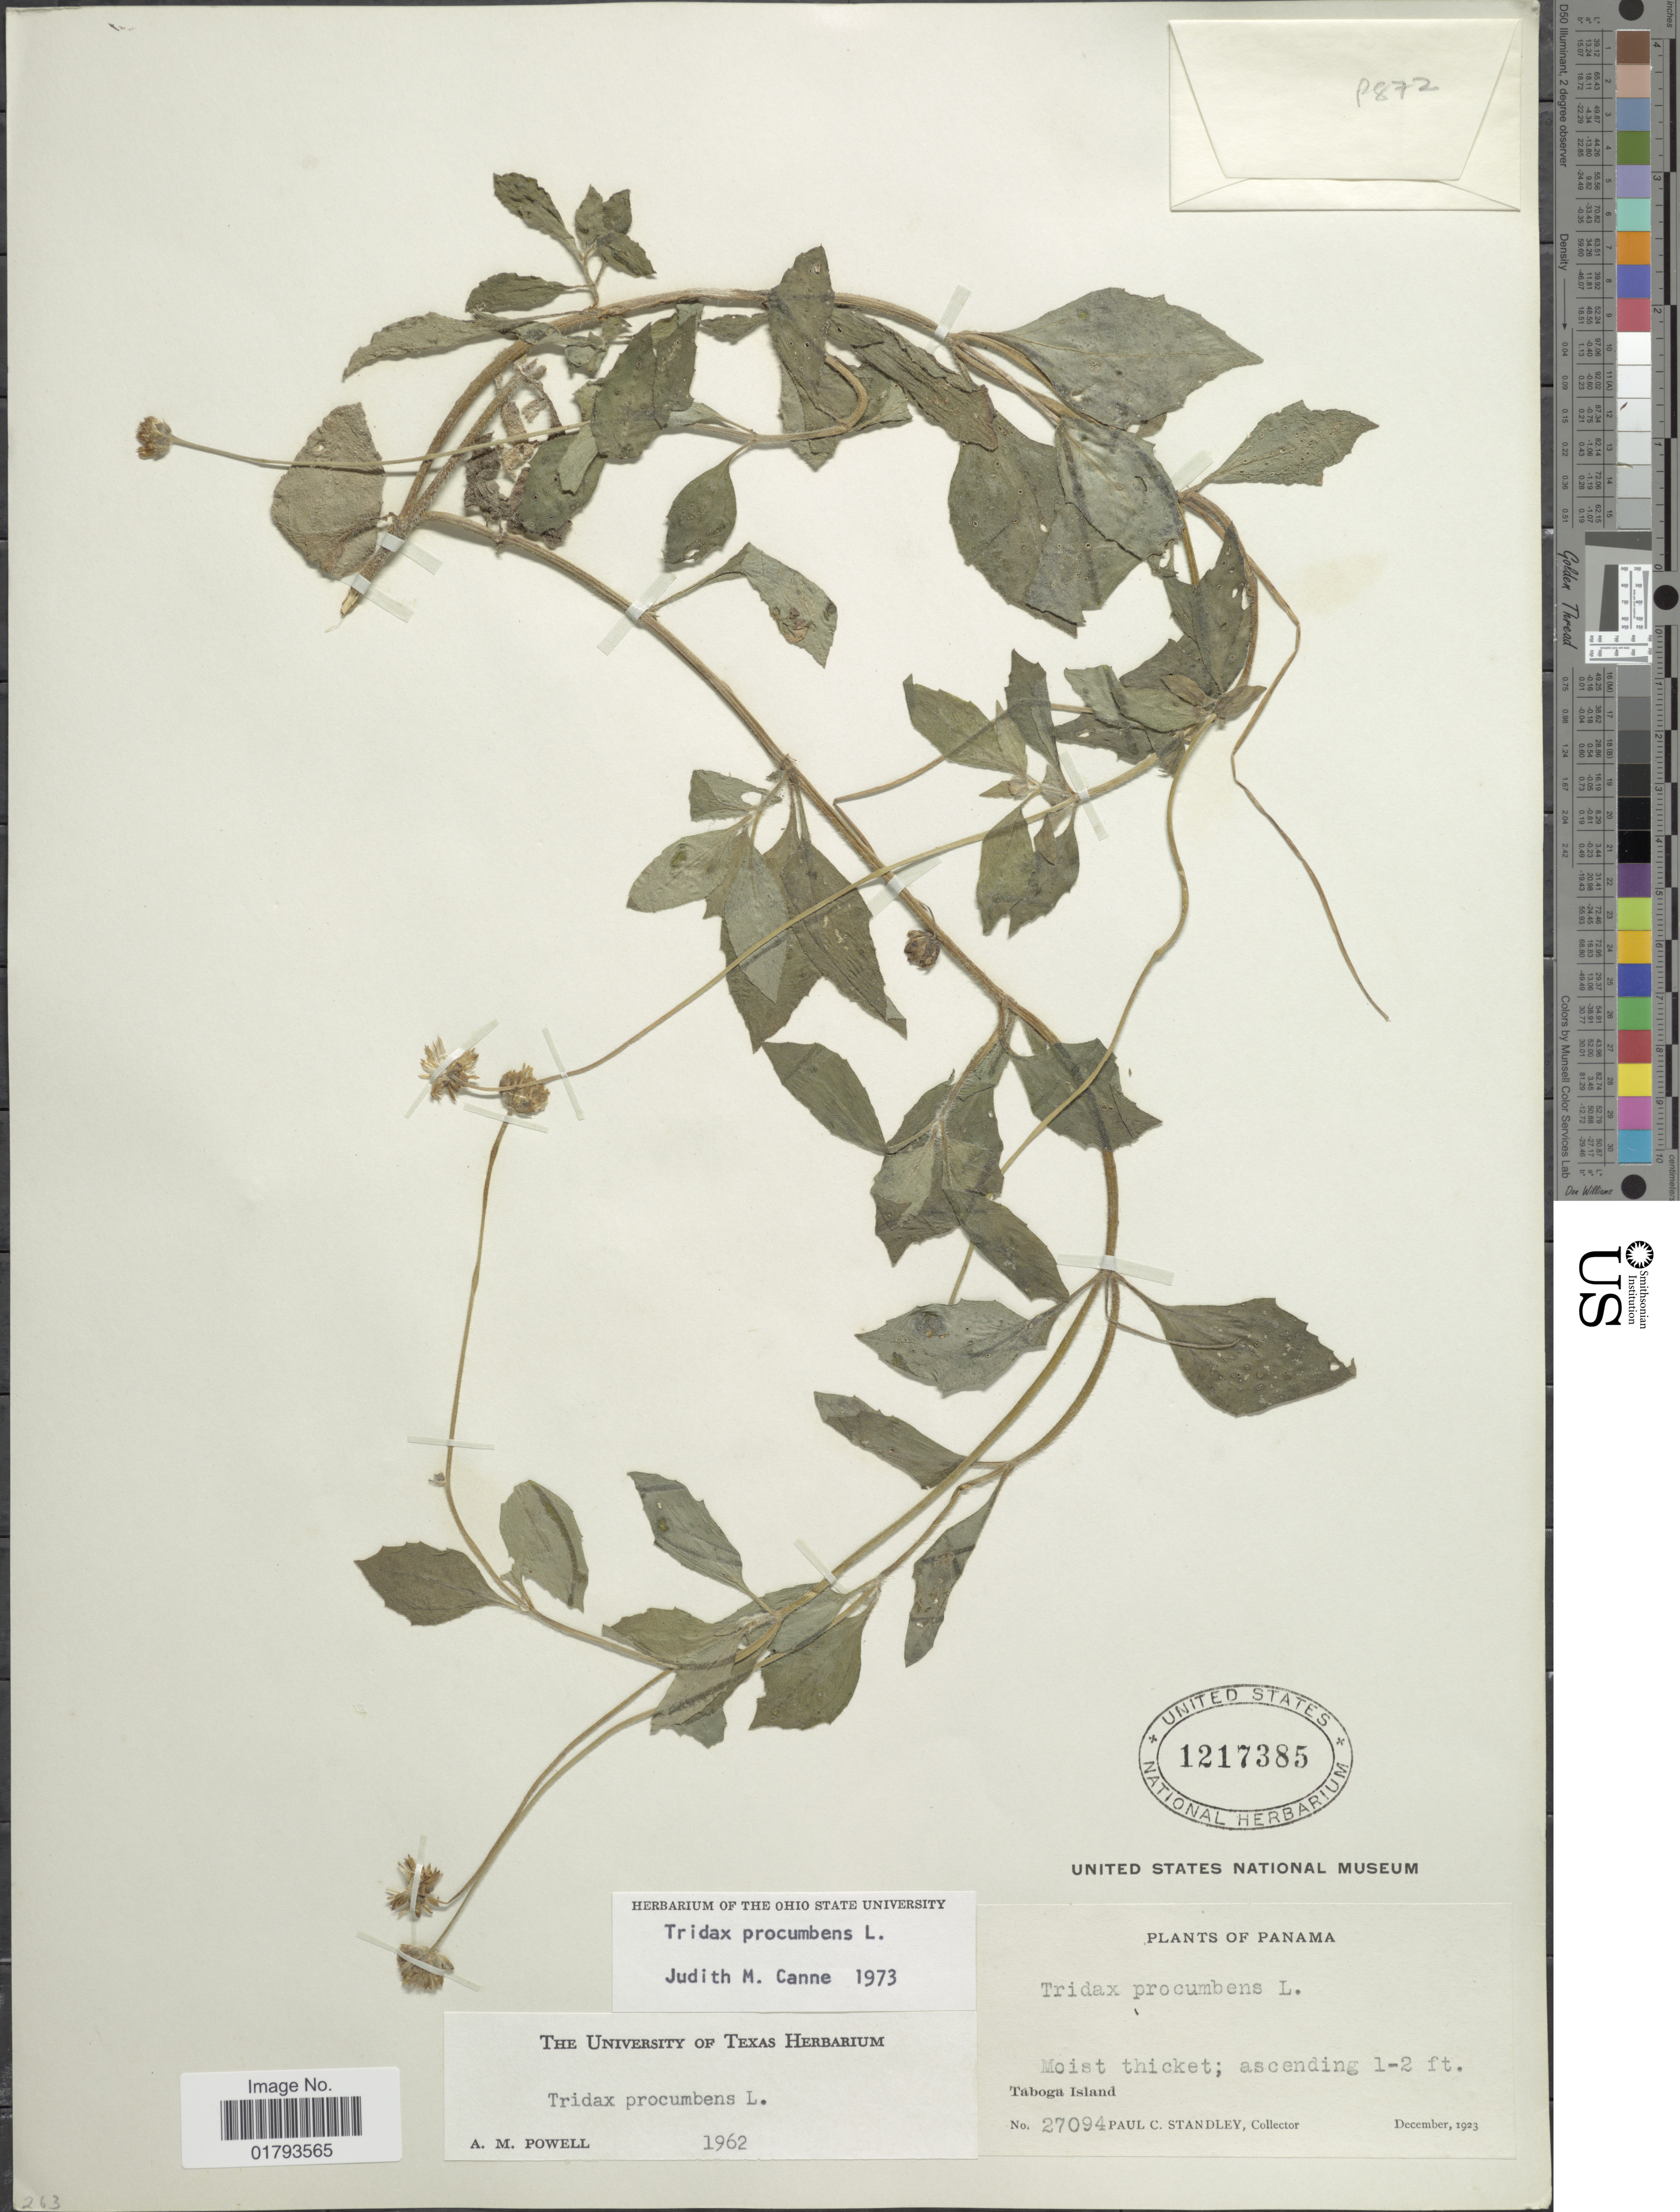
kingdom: Plantae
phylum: Tracheophyta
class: Magnoliopsida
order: Asterales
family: Asteraceae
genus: Tridax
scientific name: Tridax procumbens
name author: L.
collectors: P. C. Standley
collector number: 27094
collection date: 1923-12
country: Panama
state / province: Panamá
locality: Taboga Island.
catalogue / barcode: US 1217385